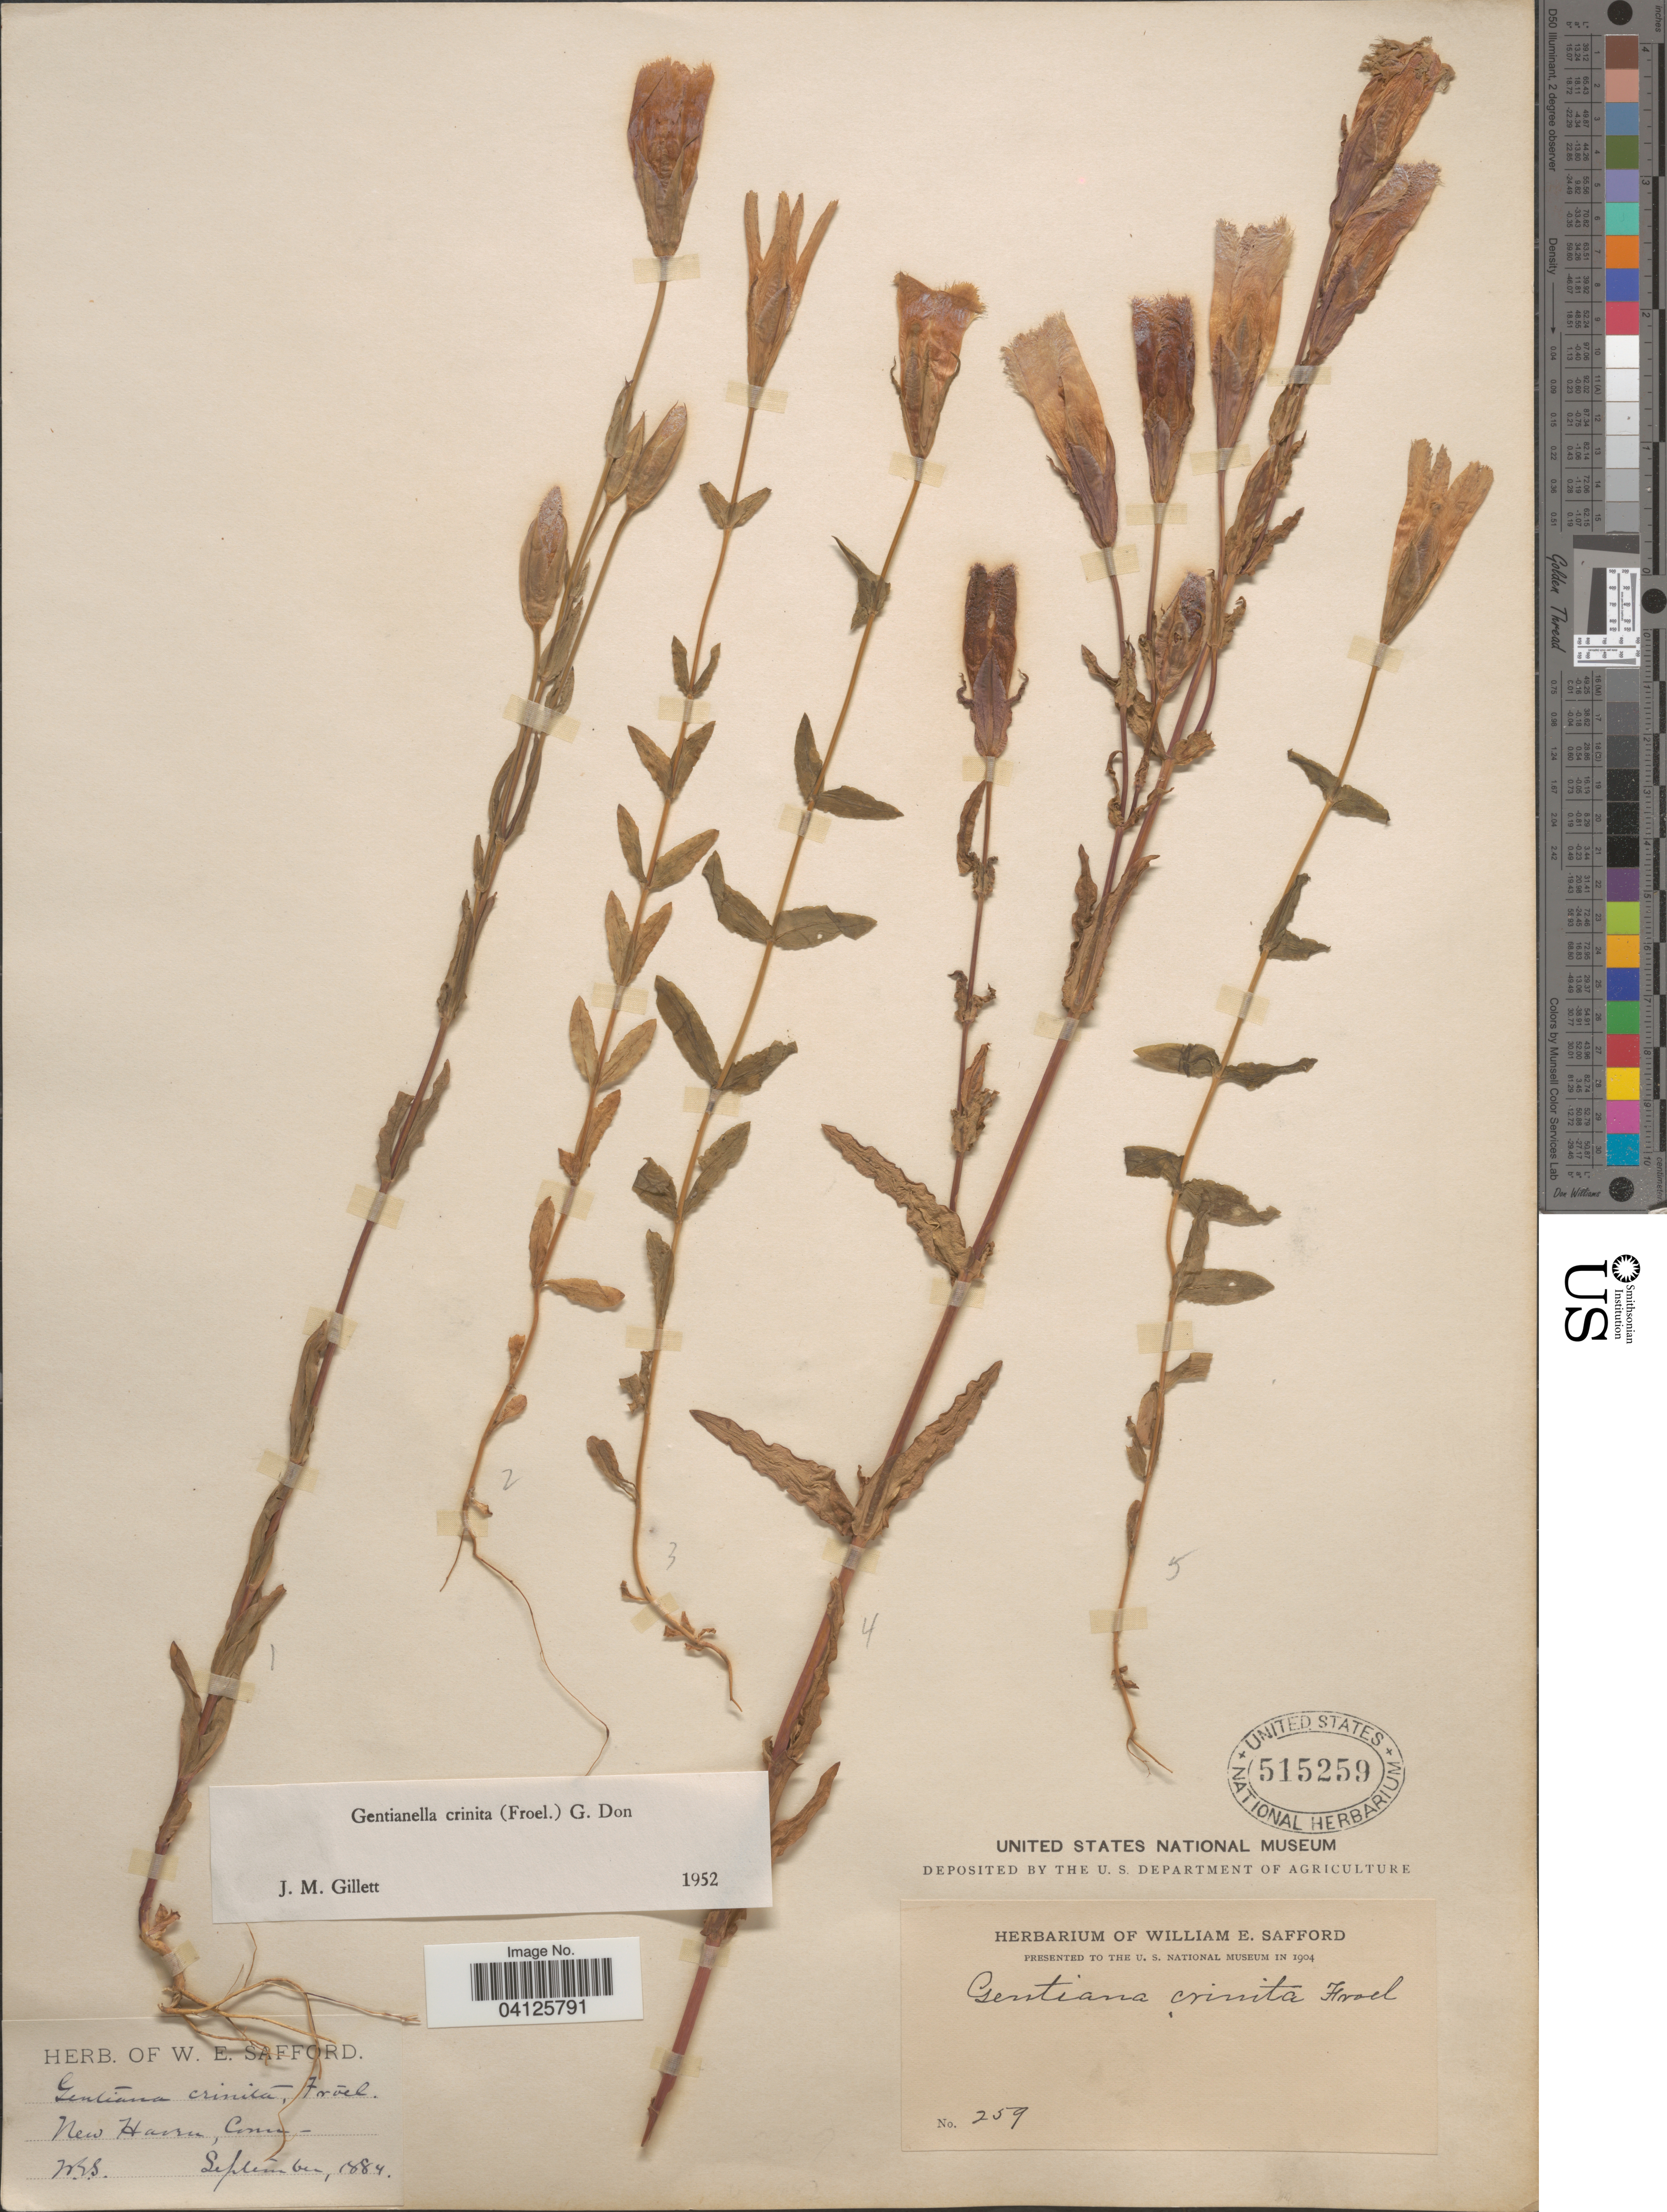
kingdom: Plantae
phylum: Tracheophyta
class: Magnoliopsida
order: Gentianales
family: Gentianaceae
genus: Gentianella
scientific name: Gentianella crinita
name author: (Froel.) G. Don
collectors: ex herb. W. E. Safford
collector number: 259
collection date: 1884-09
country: United States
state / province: Connecticut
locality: New Haven.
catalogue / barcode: US 515259